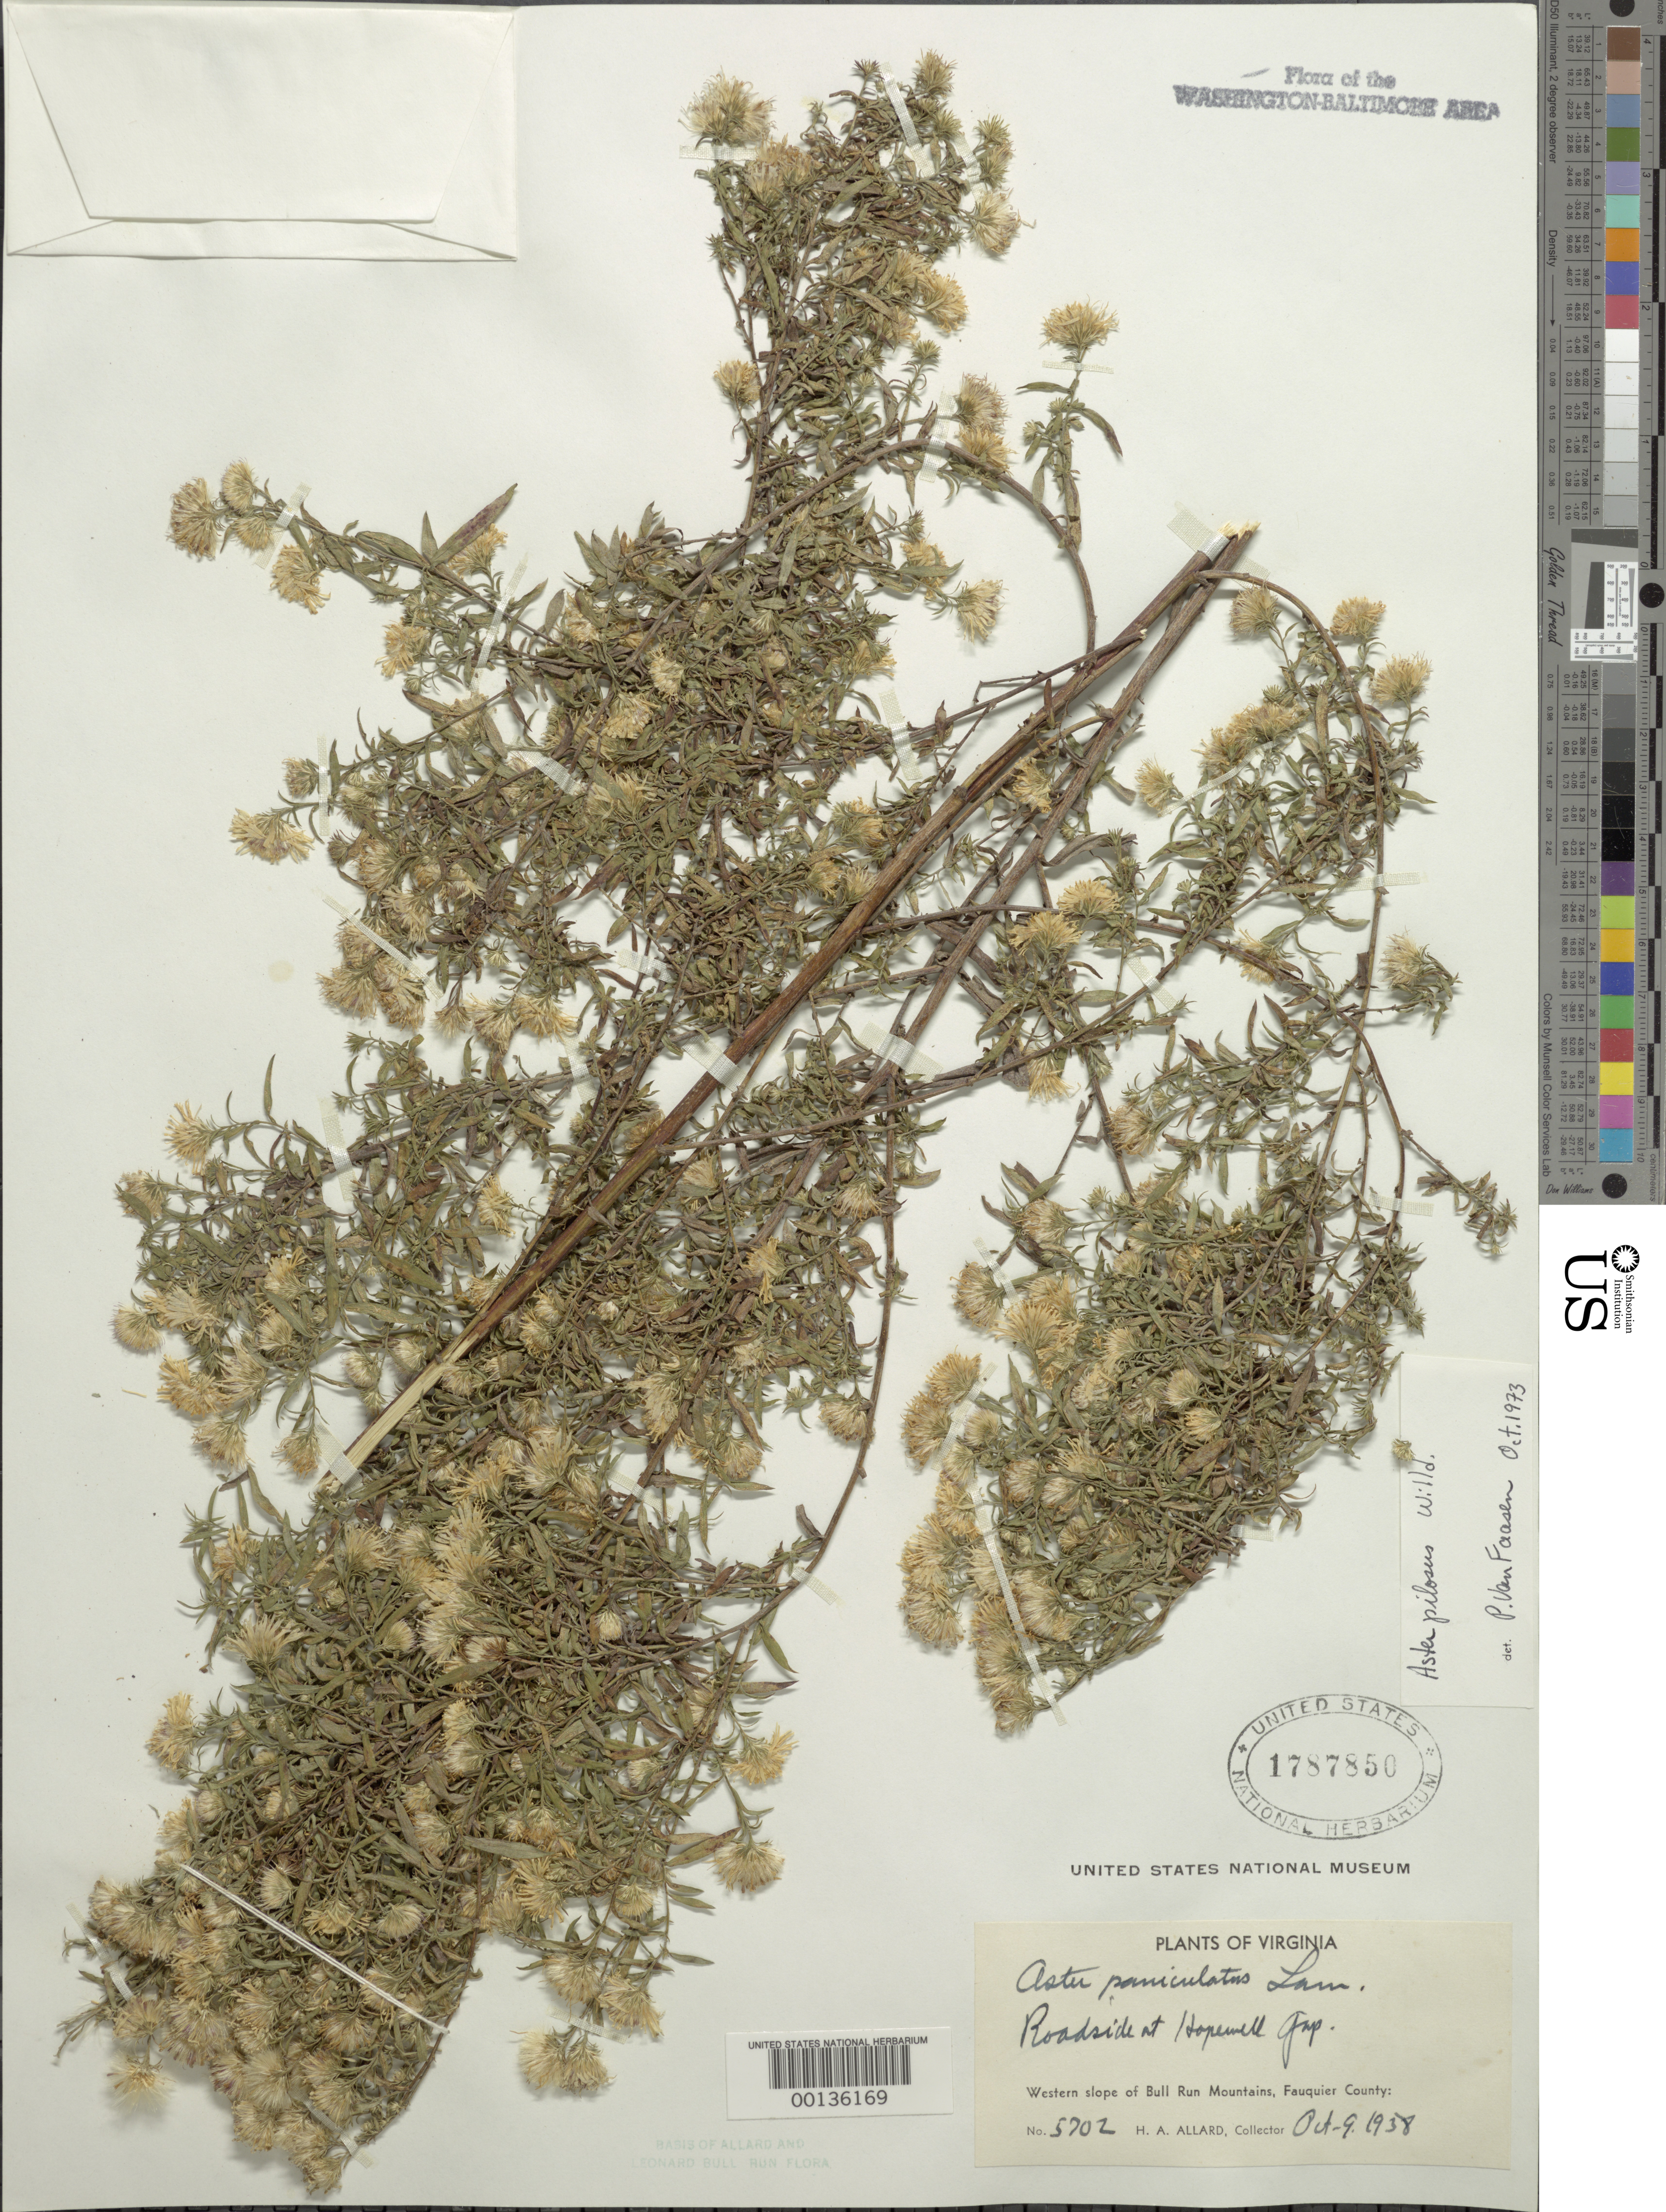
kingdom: Plantae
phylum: Tracheophyta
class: Magnoliopsida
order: Asterales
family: Asteraceae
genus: Symphyotrichum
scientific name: Symphyotrichum pilosum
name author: (Willd.) G.L. Nesom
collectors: H. A. Allard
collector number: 5702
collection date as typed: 09 Oct 1938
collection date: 1938-10-09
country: United States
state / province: Virginia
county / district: Fauquier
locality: Hopewell Gap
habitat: Roadside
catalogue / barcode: US 1787850